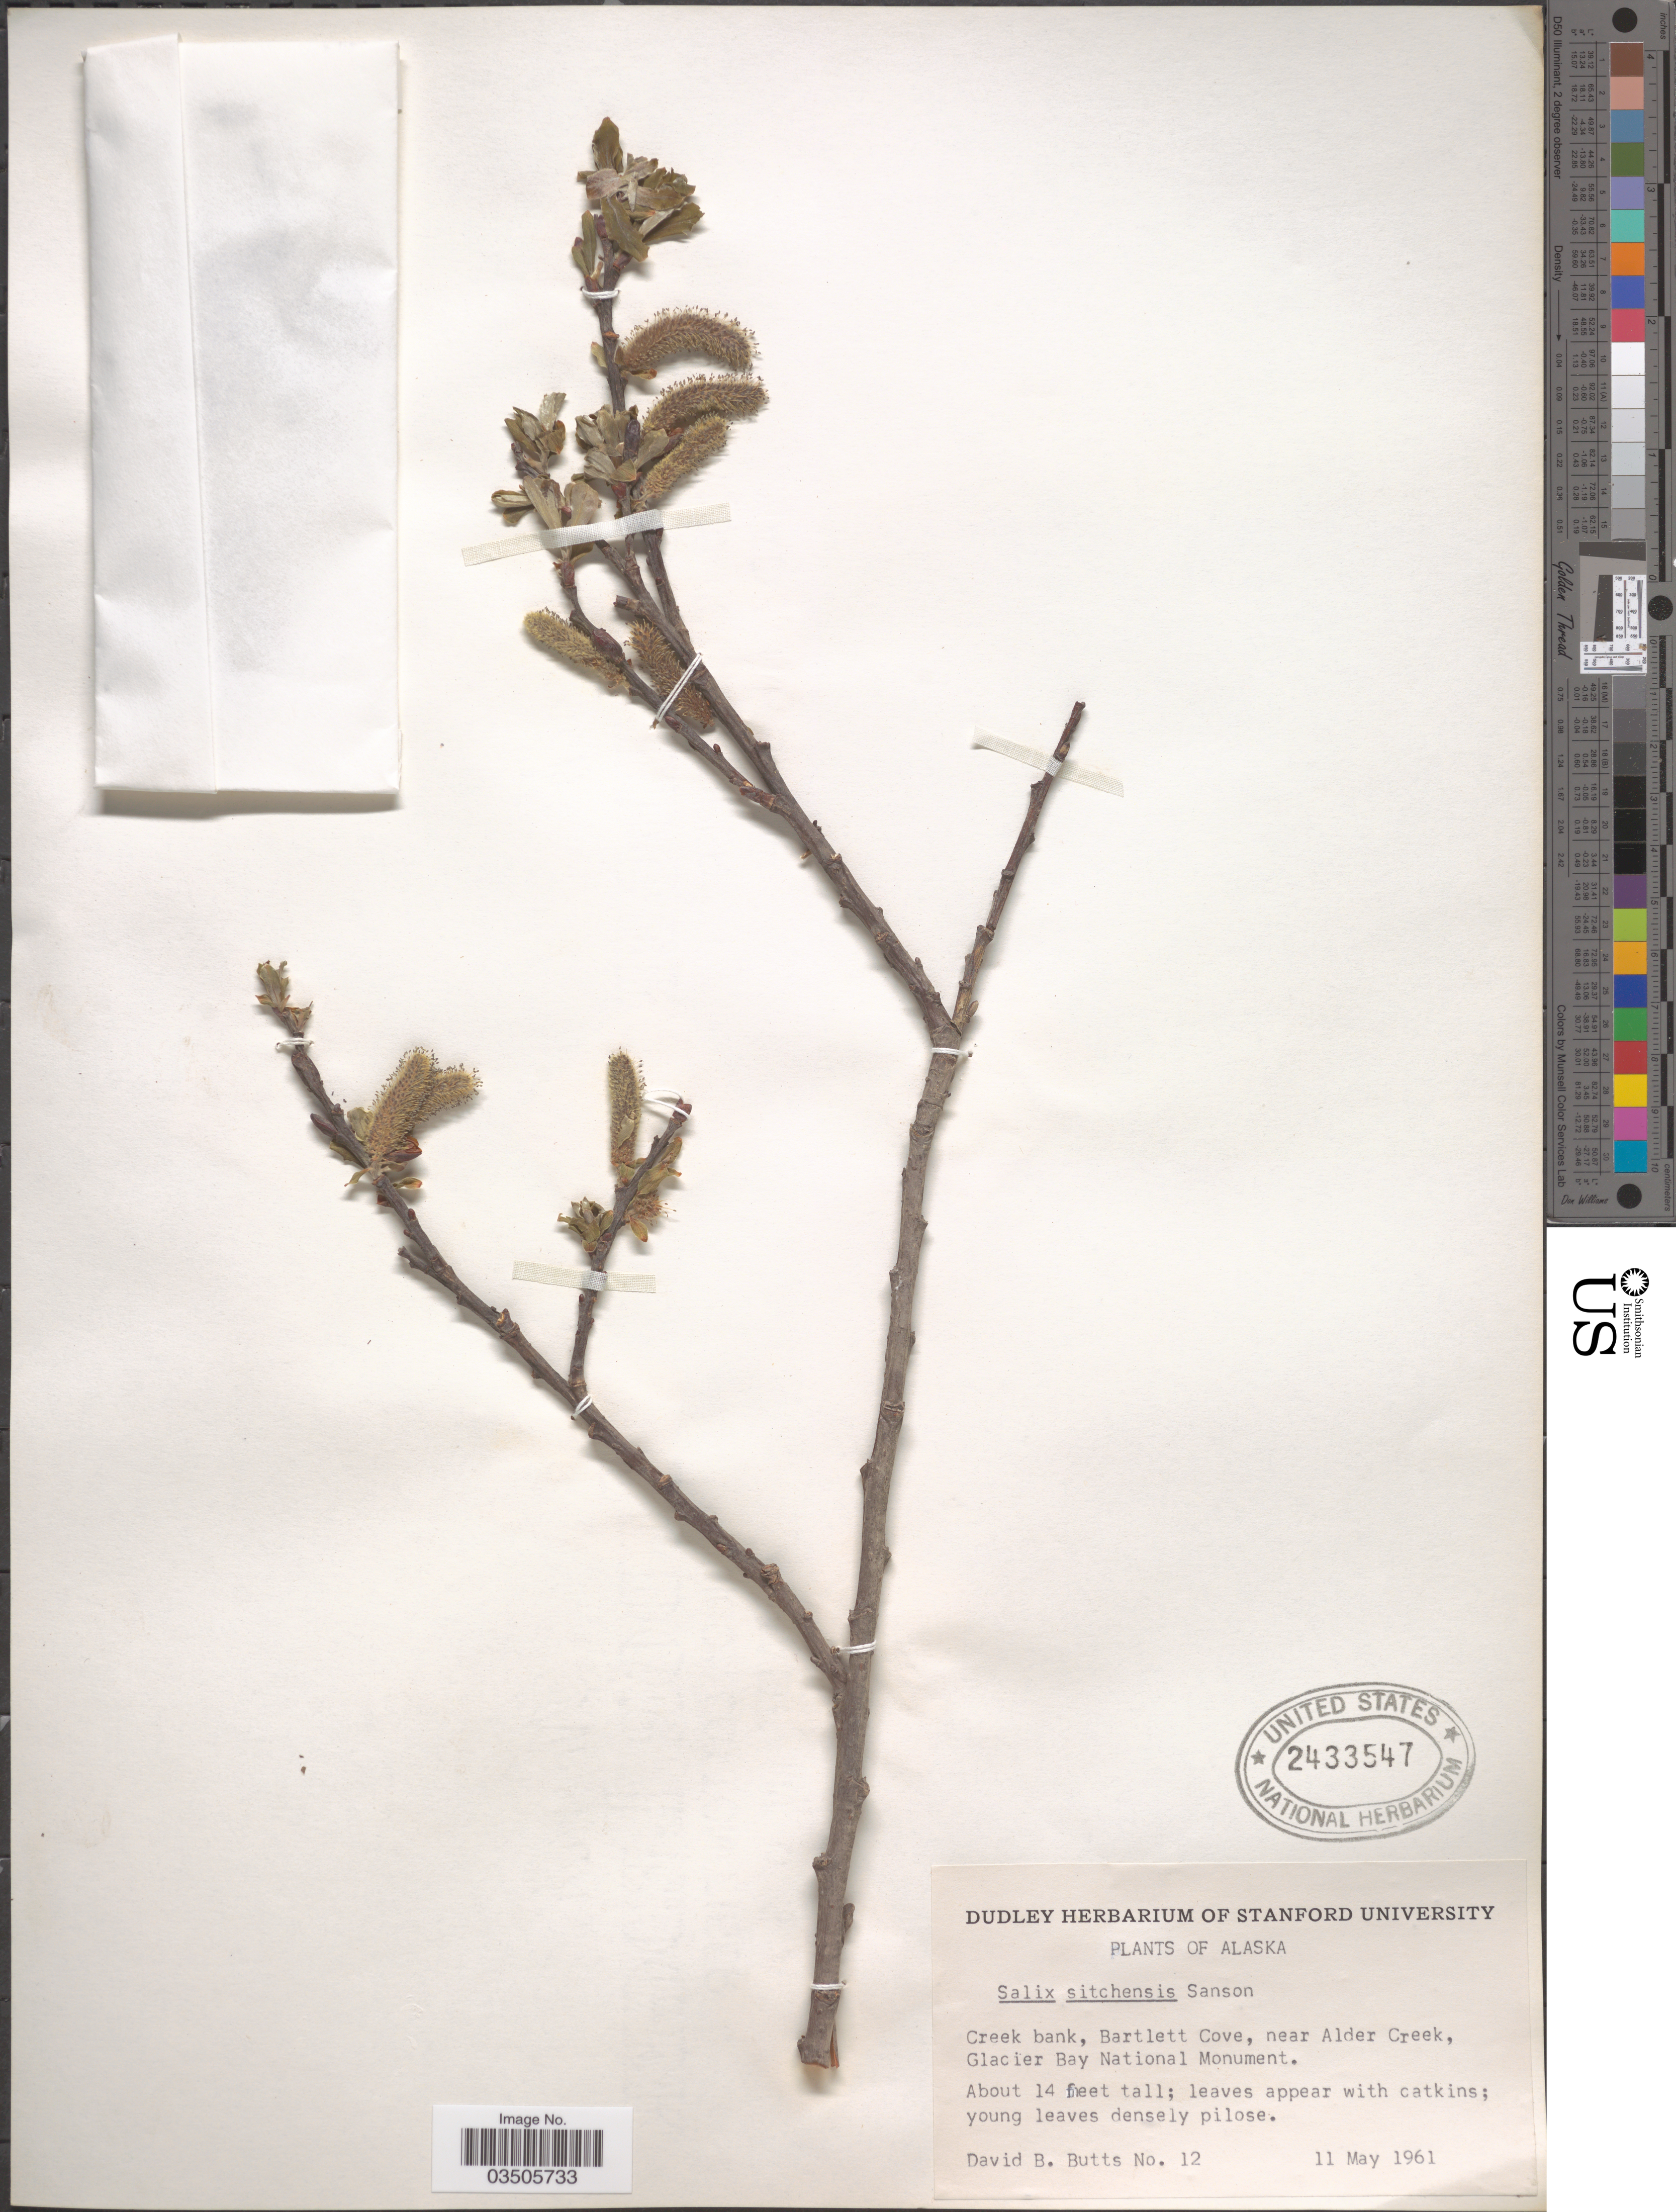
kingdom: Plantae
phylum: Tracheophyta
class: Magnoliopsida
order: Malpighiales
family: Salicaceae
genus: Salix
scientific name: Salix sitchensis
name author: Sanson ex Bong.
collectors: D. Butts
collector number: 12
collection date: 1961-05-11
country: United States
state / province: Alaska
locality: Creek bank, Bartlett Cove, near Alder Creek, Glacier Bay National Monument.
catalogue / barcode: US 2433547